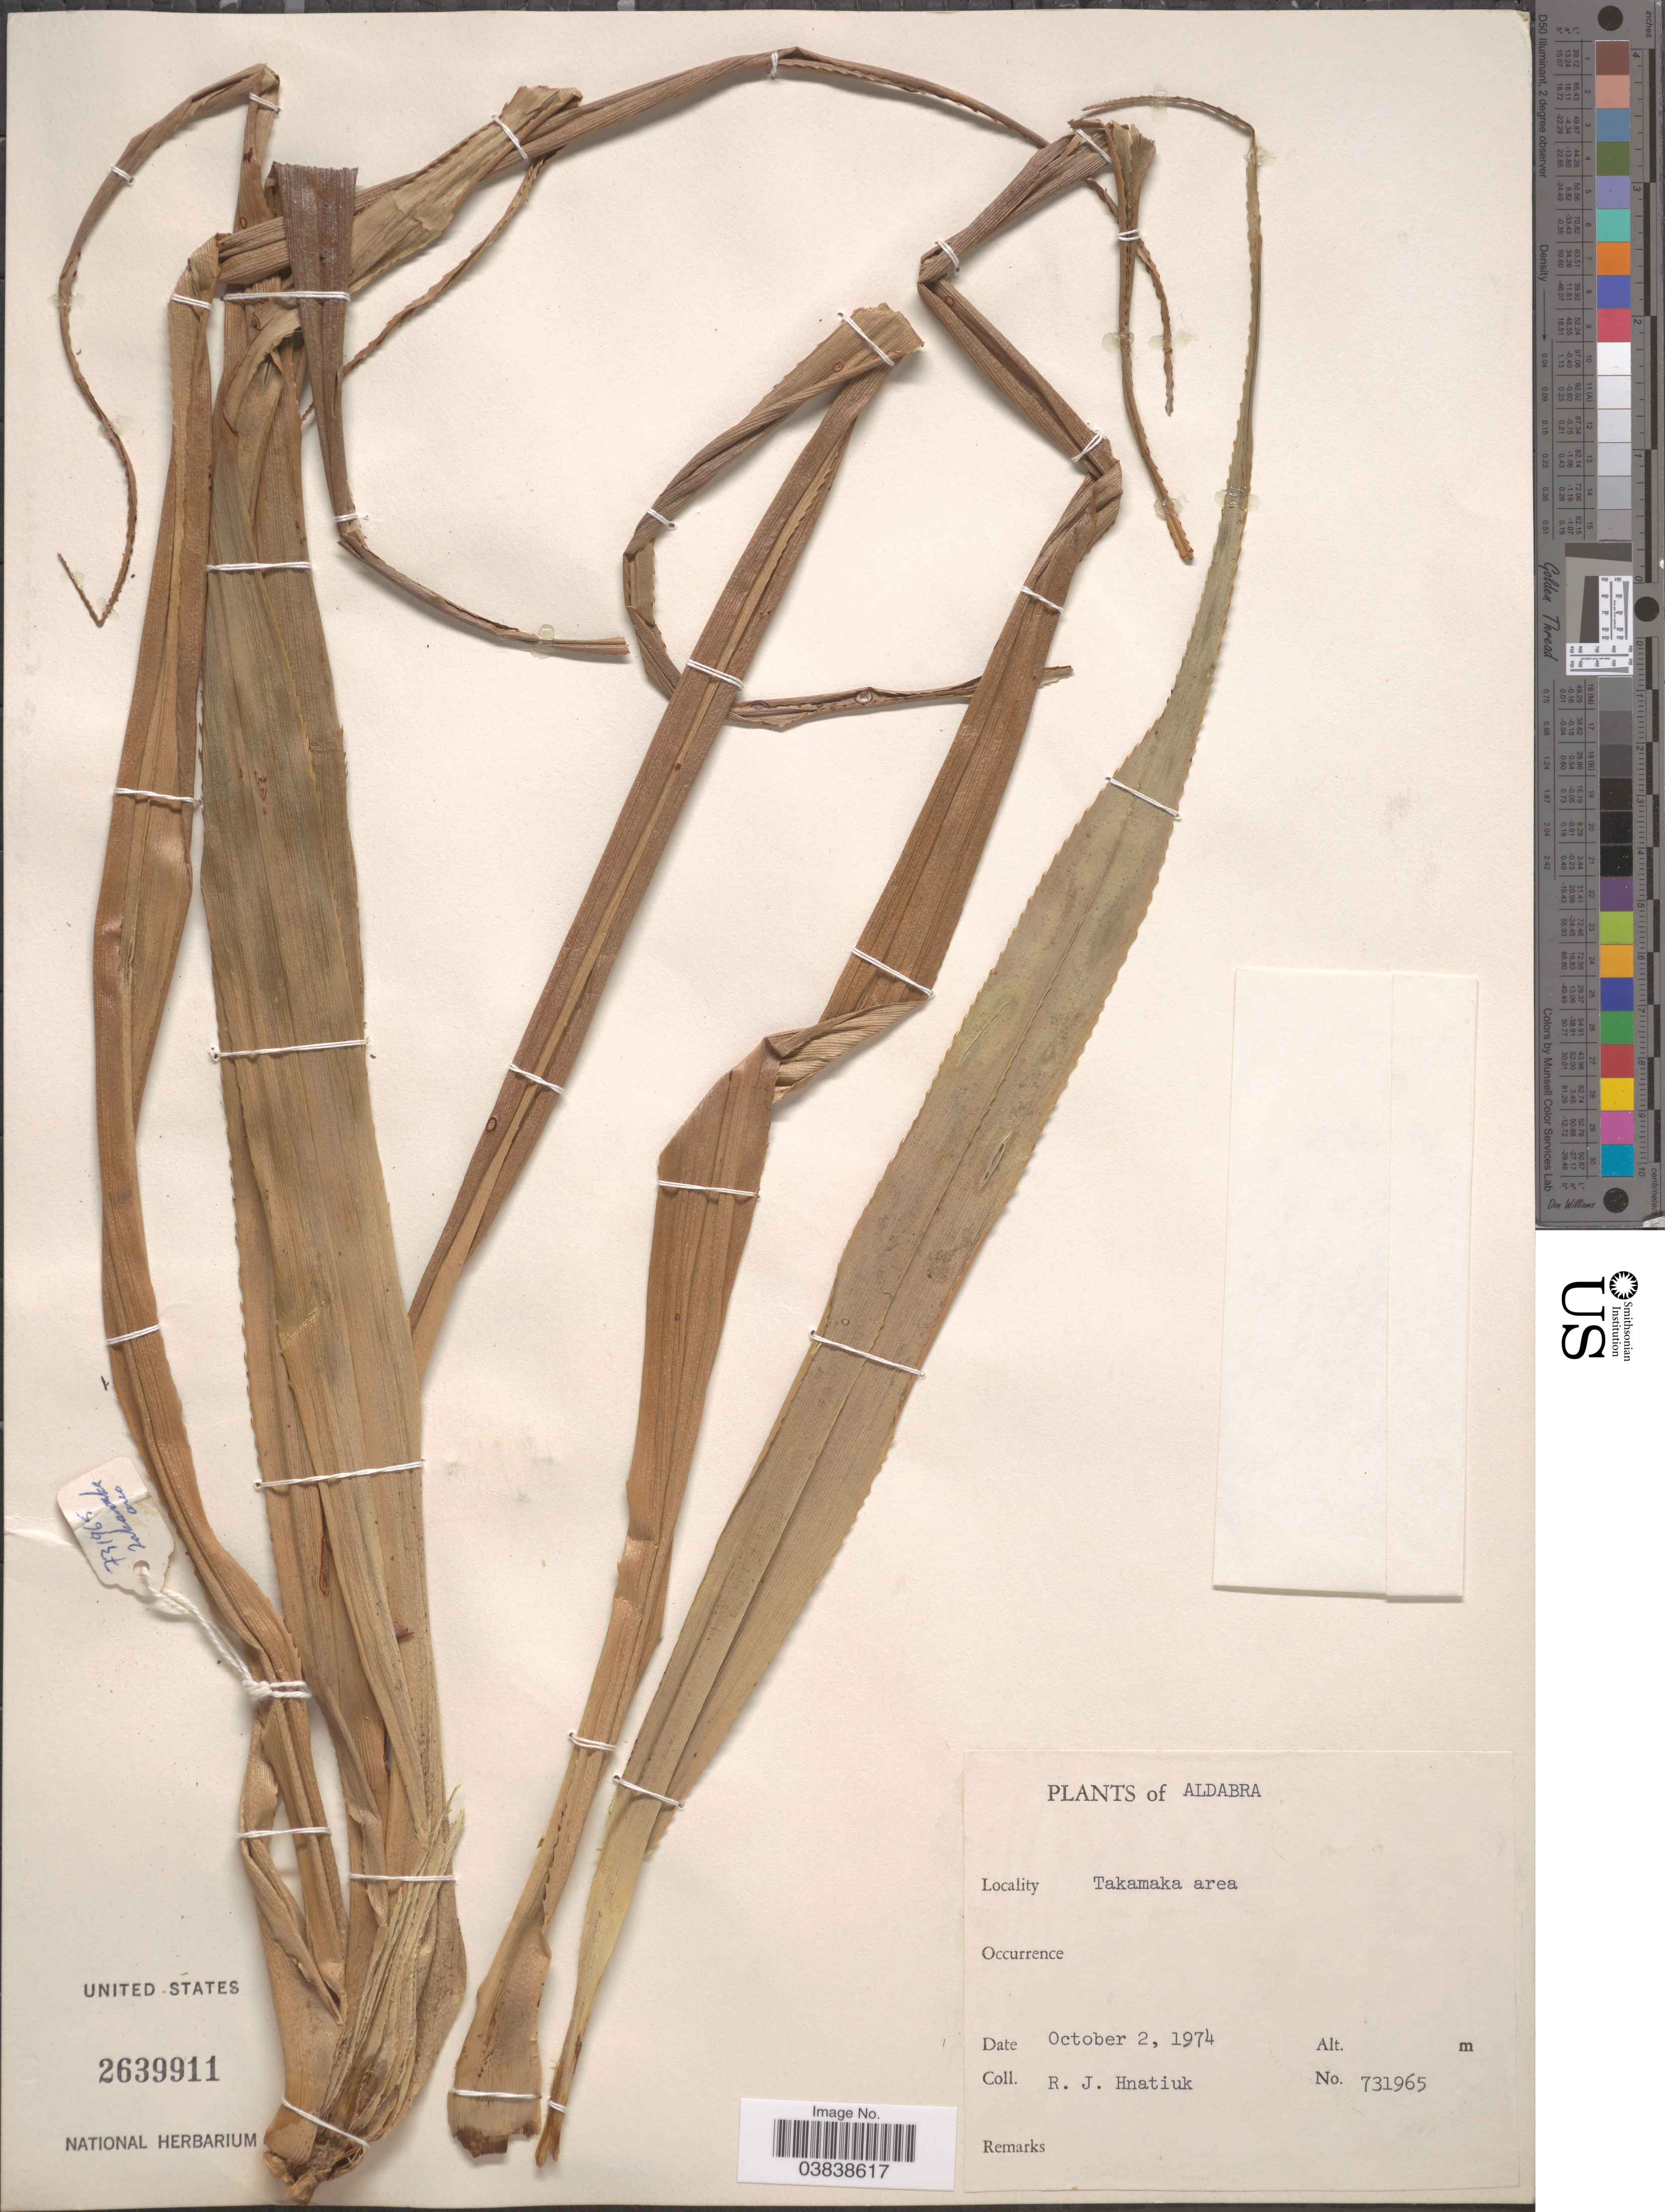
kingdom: Plantae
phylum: Tracheophyta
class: Liliopsida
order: Pandanales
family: Pandanaceae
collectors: R. Hnatiuk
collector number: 731965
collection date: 1974-10-02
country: Seychelles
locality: Aldabra. Takamaka area.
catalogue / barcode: US 2639911